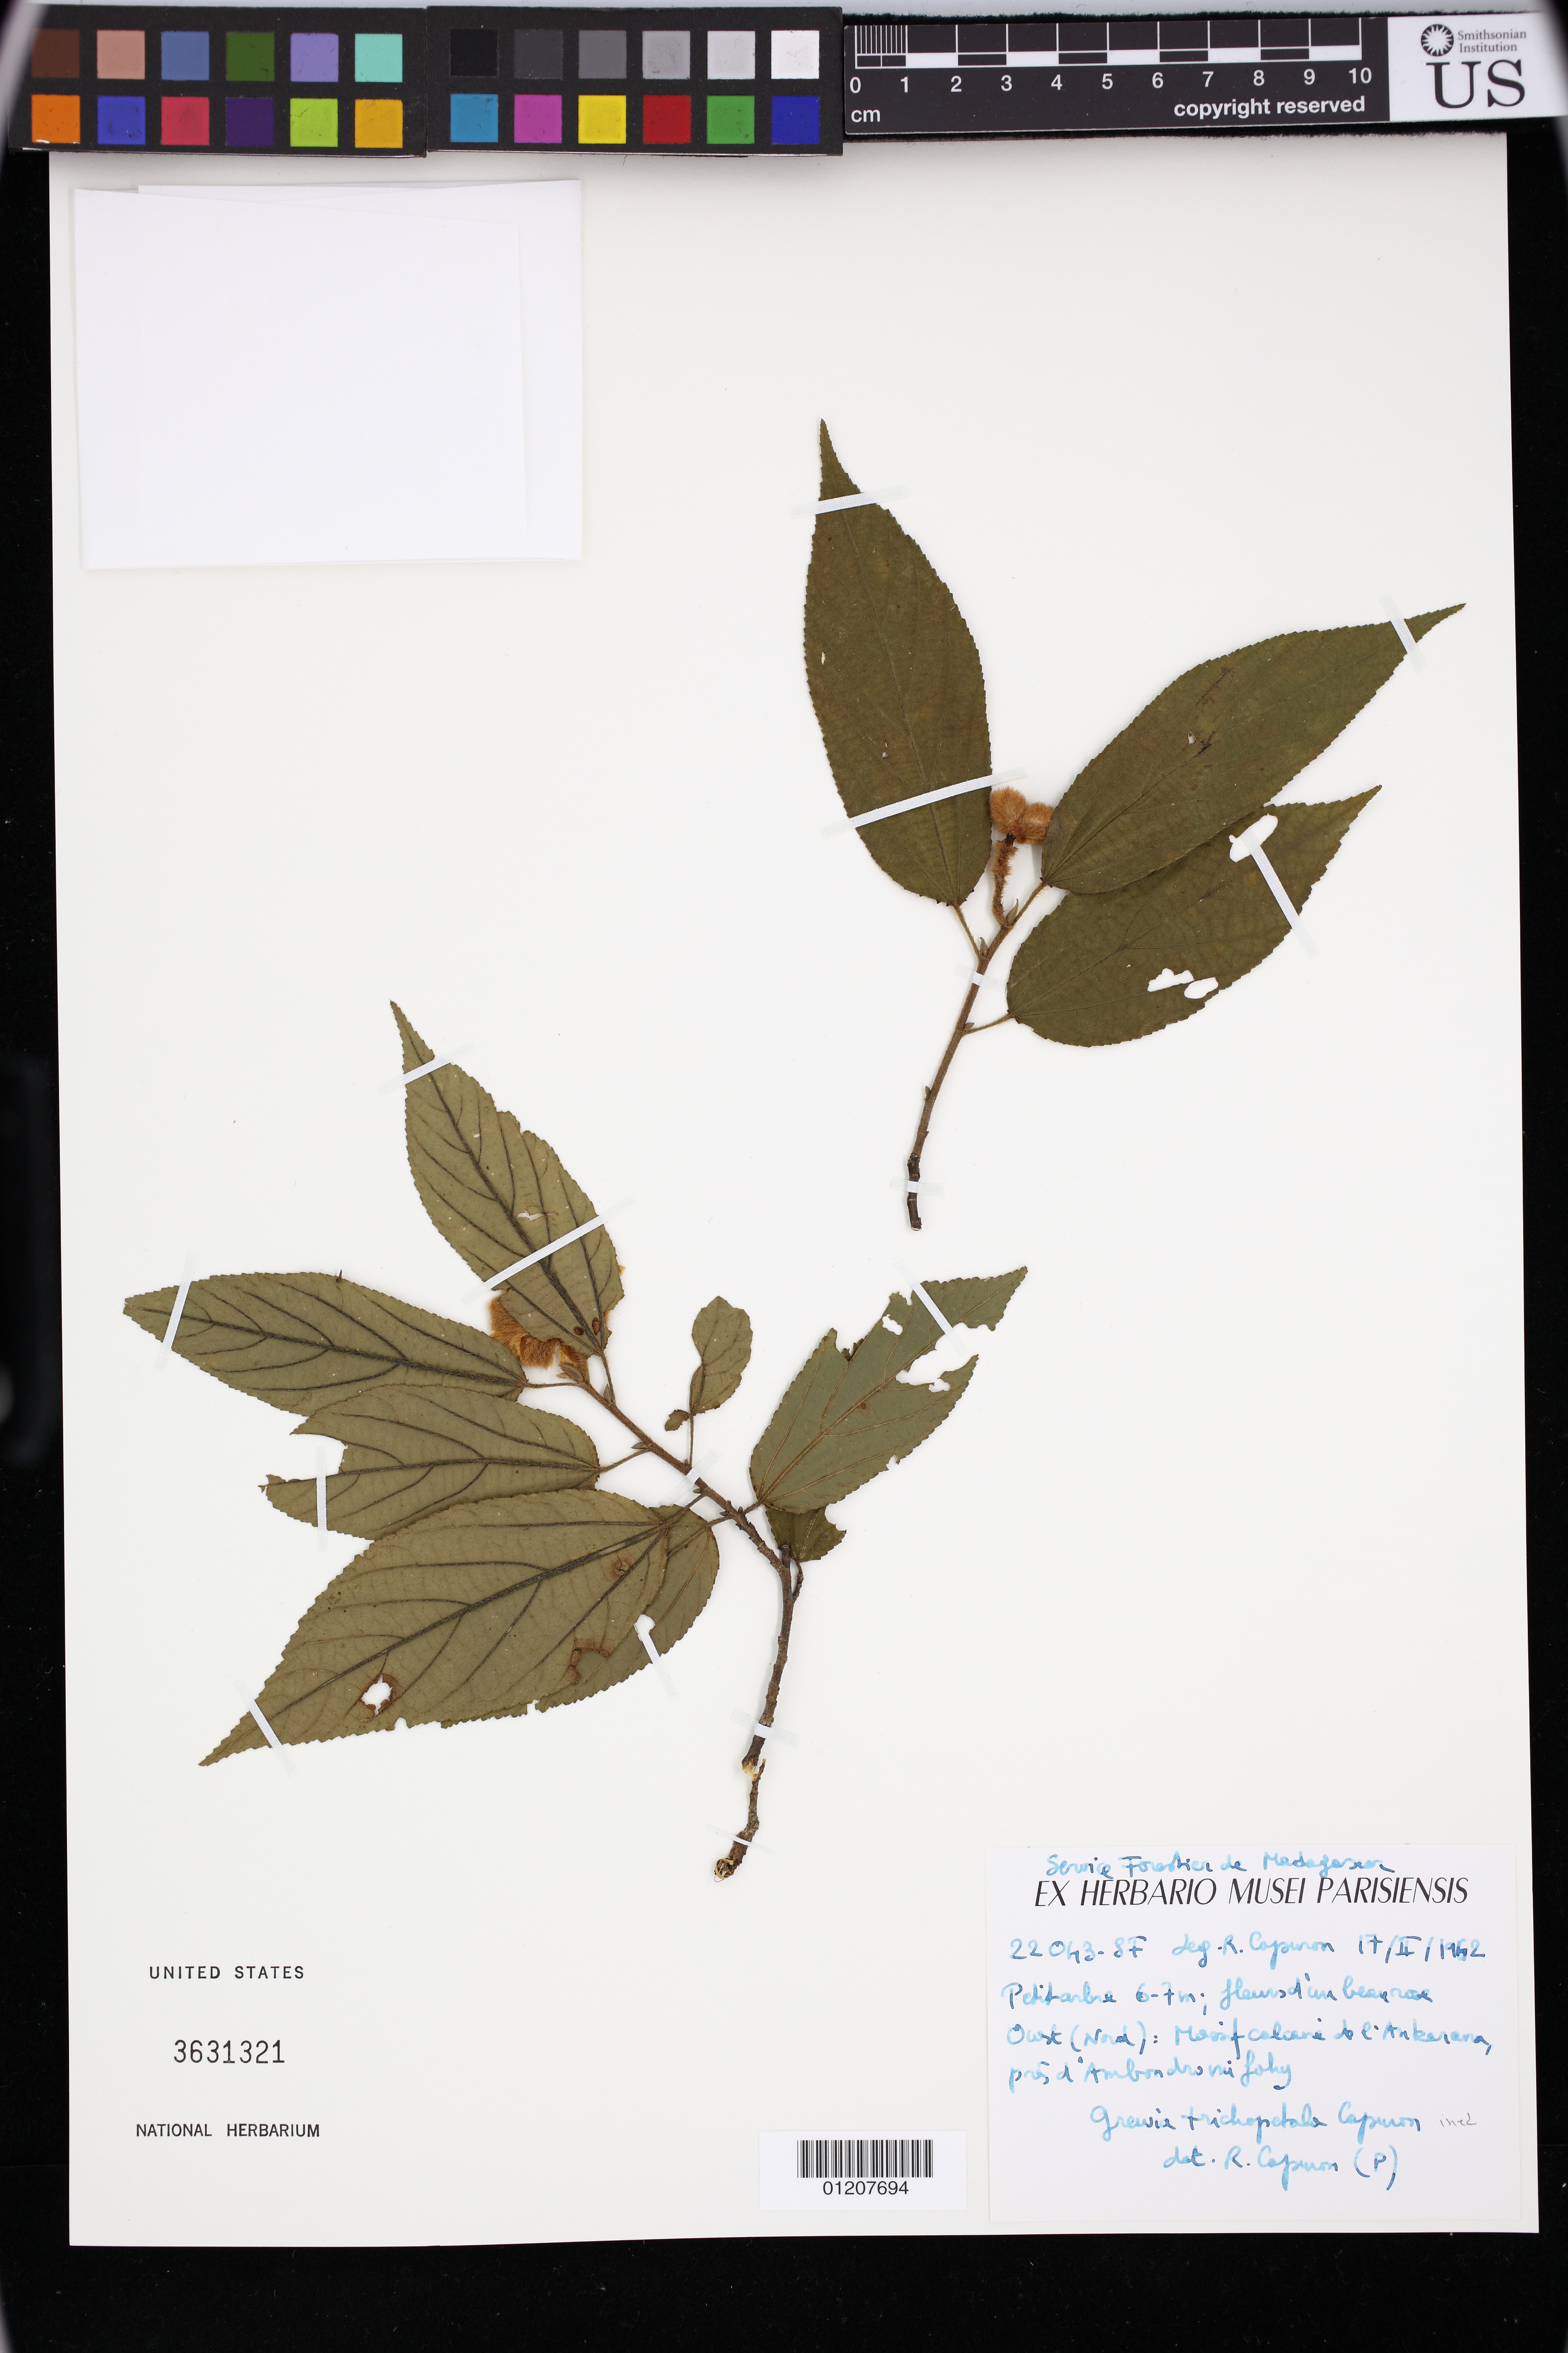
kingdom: Plantae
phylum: Tracheophyta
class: Magnoliopsida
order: Malvales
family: Malvaceae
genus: Grewia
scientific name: Grewia trichopetala Capuron & Mabb., ined. 2018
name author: Capuron & Mabb.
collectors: R. P. Capuron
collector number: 22043-SF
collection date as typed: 17 Feb 1962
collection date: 1962-02-17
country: Madagascar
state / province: Diana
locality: Ouest (Nord): Massif calcare de l'Ankarana pres d'Ambondromifohy.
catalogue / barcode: US 3631321